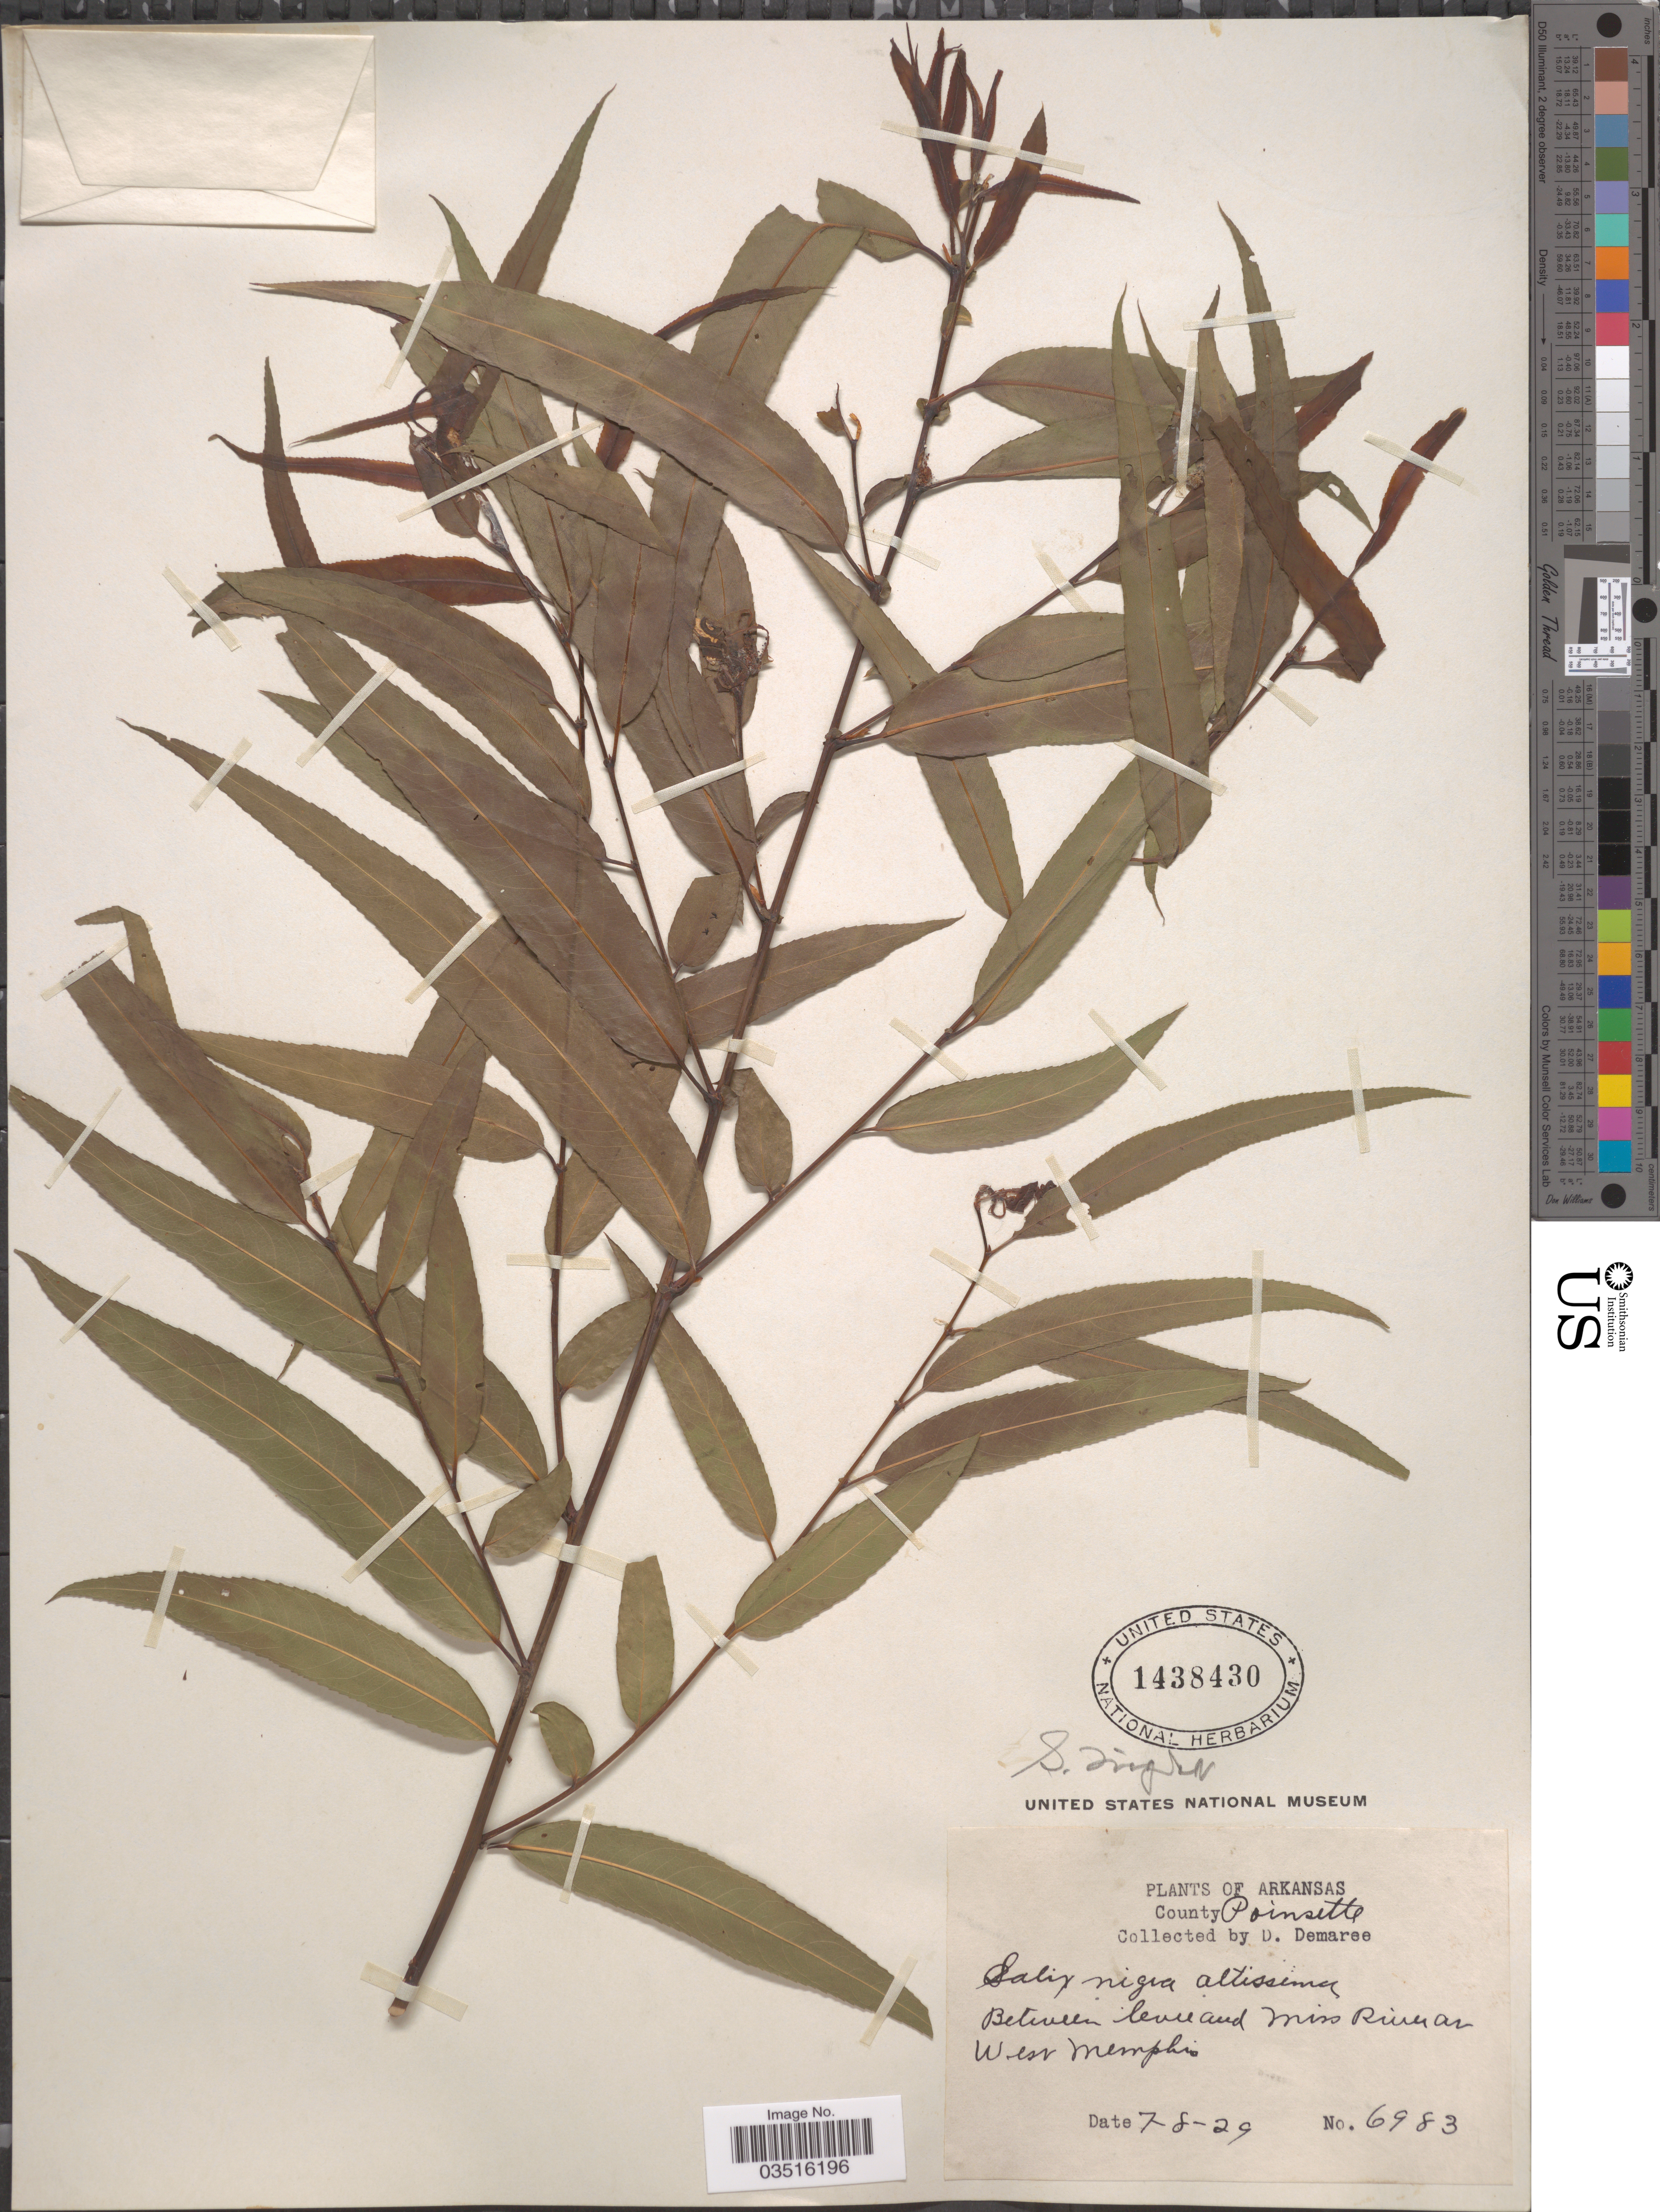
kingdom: Plantae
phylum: Tracheophyta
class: Magnoliopsida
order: Malpighiales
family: Salicaceae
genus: Salix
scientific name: Salix nigra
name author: Marshall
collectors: D. Demaree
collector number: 6983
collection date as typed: Transcribed d/m/y: 8/7/29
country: United States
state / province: Arkansas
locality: County Poinsette. Between levee and Miss River at West Memphis.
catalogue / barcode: US 1438430